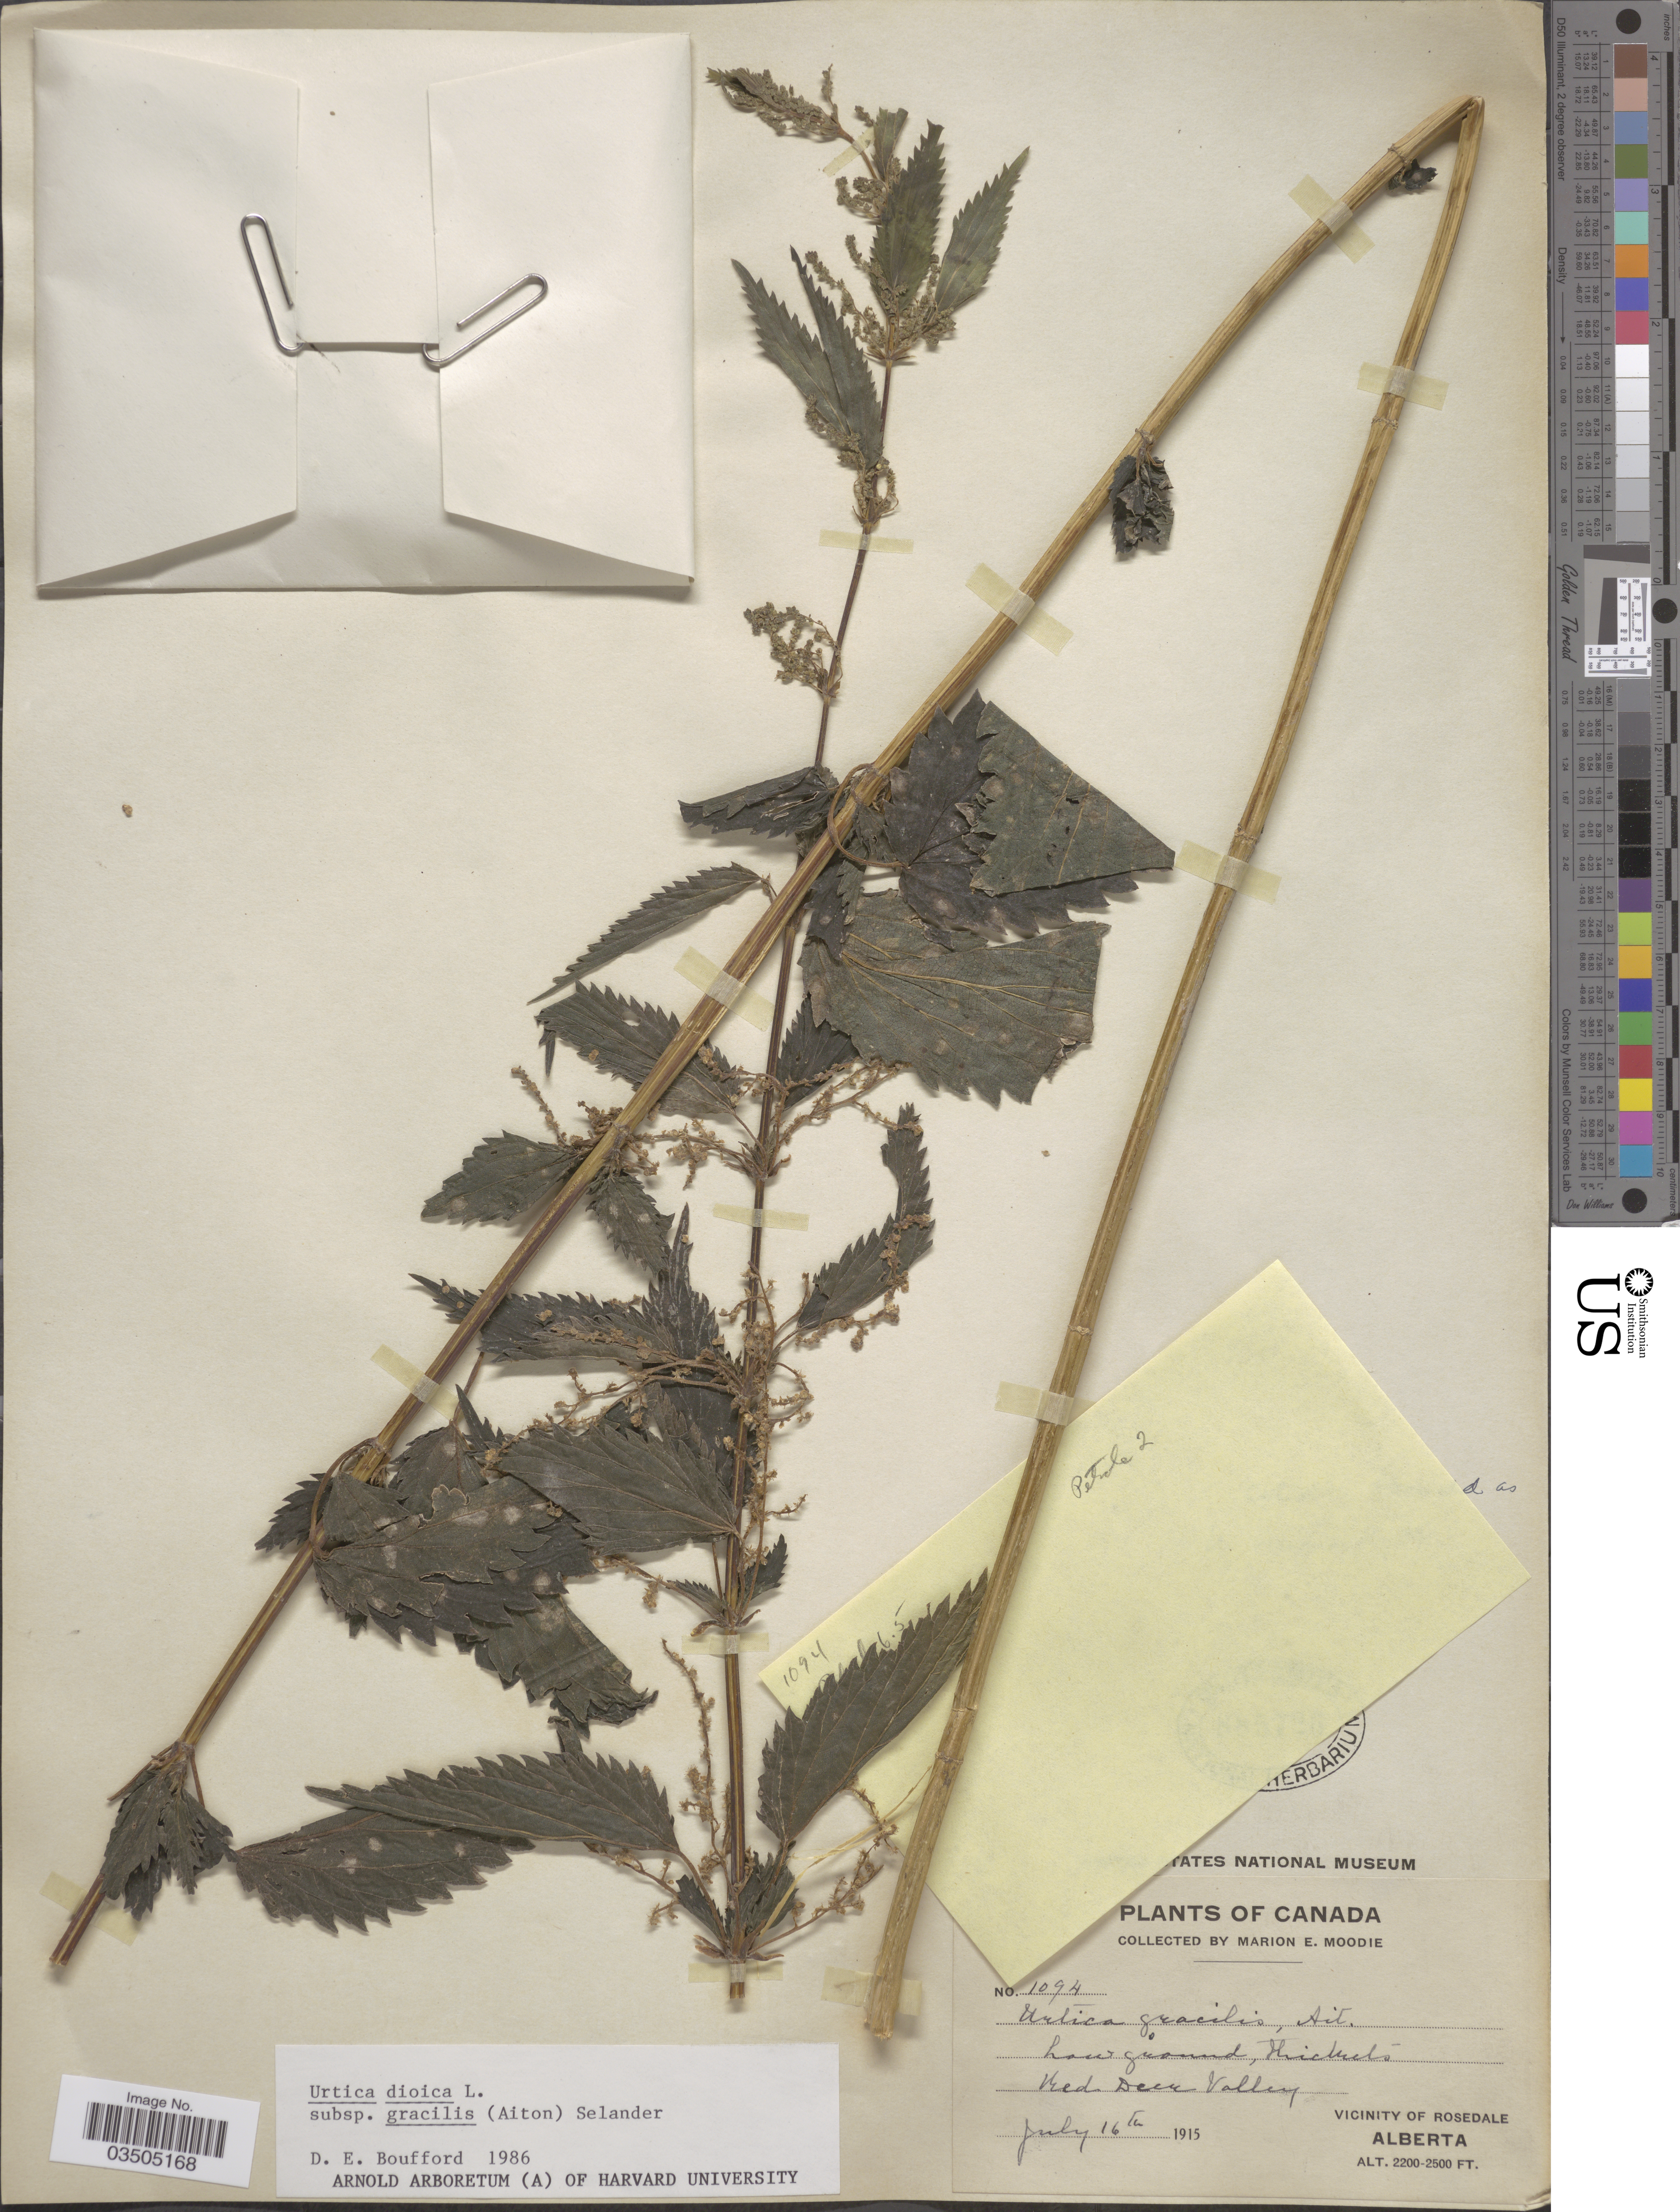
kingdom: Plantae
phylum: Tracheophyta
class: Magnoliopsida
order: Rosales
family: Urticaceae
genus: Urtica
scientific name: Urtica dioica subsp. gracilis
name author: L.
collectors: M. E. Moodie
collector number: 1094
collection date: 1915-07-16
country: Canada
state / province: Alberta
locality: Red Deer Valley. Vicinity of Rosedale.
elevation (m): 671